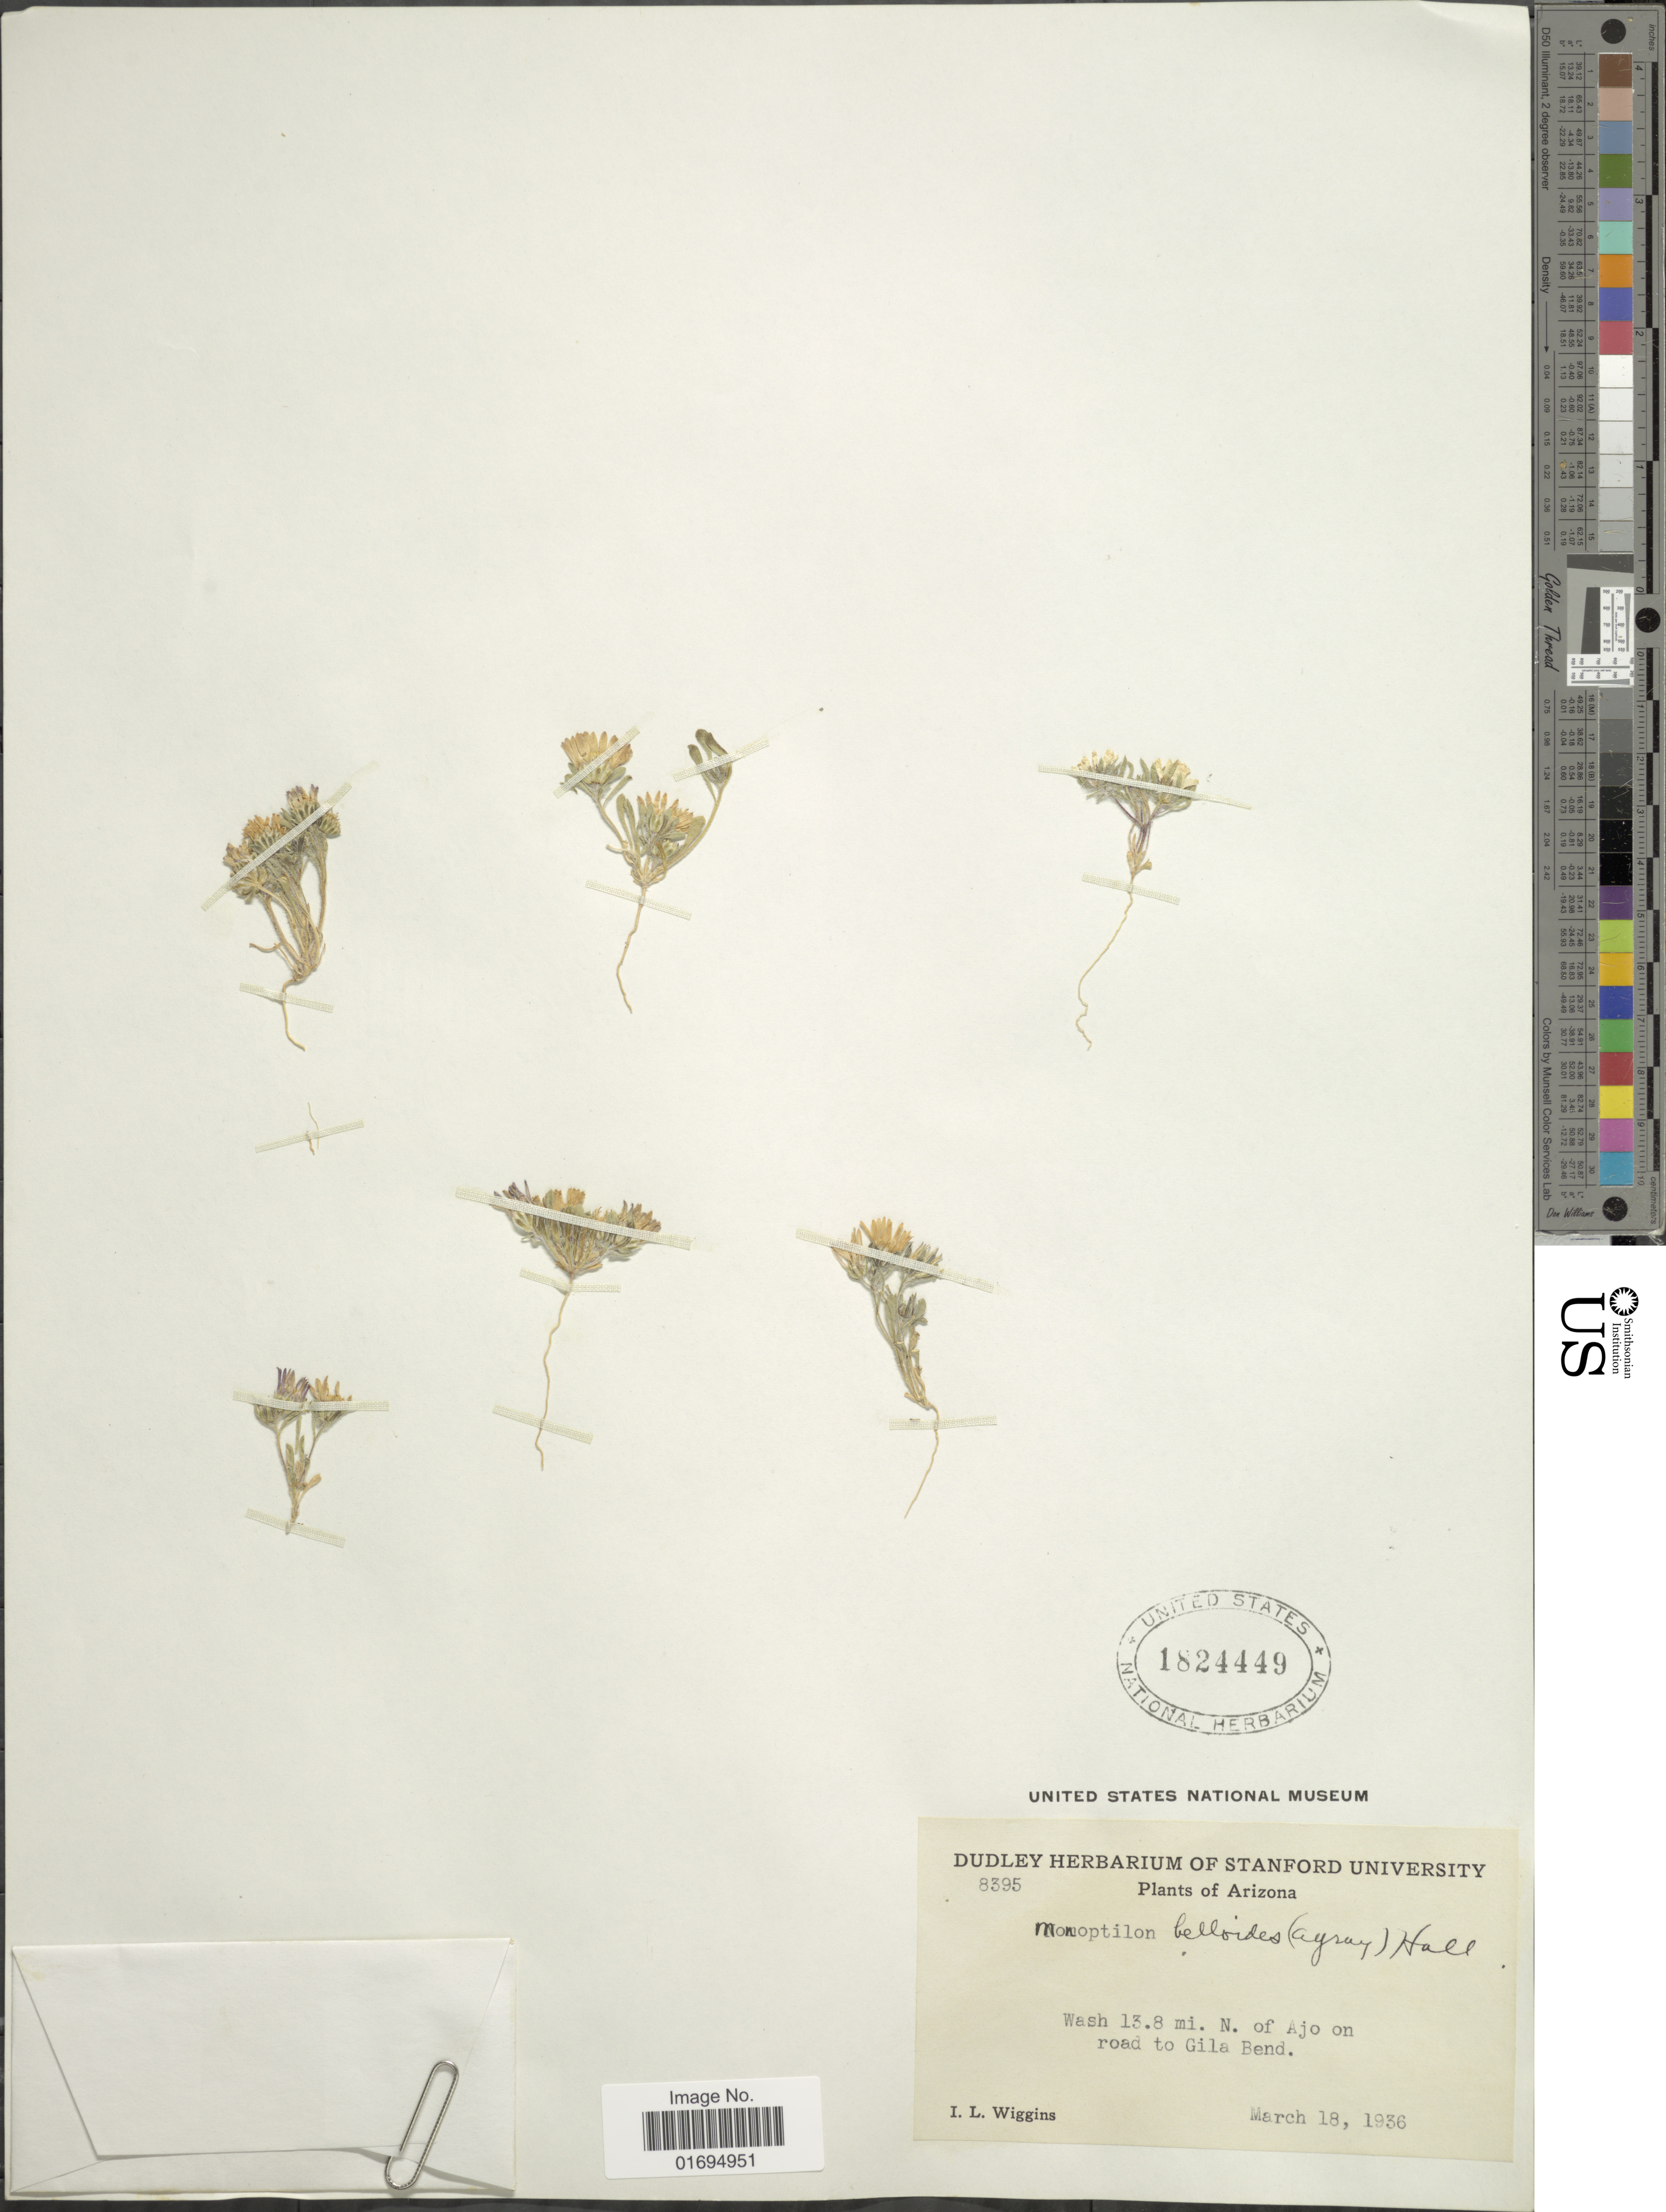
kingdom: Plantae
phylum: Tracheophyta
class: Magnoliopsida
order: Asterales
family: Asteraceae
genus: Monoptilon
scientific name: Monoptilon bellioides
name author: (A. Gray) H.M. Hall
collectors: I. L. Wiggins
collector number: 8395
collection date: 1936-03-18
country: United States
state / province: Arizona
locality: Wash 13.8 mi. N. of Ajo on road to Gila Bend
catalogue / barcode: US 1824449